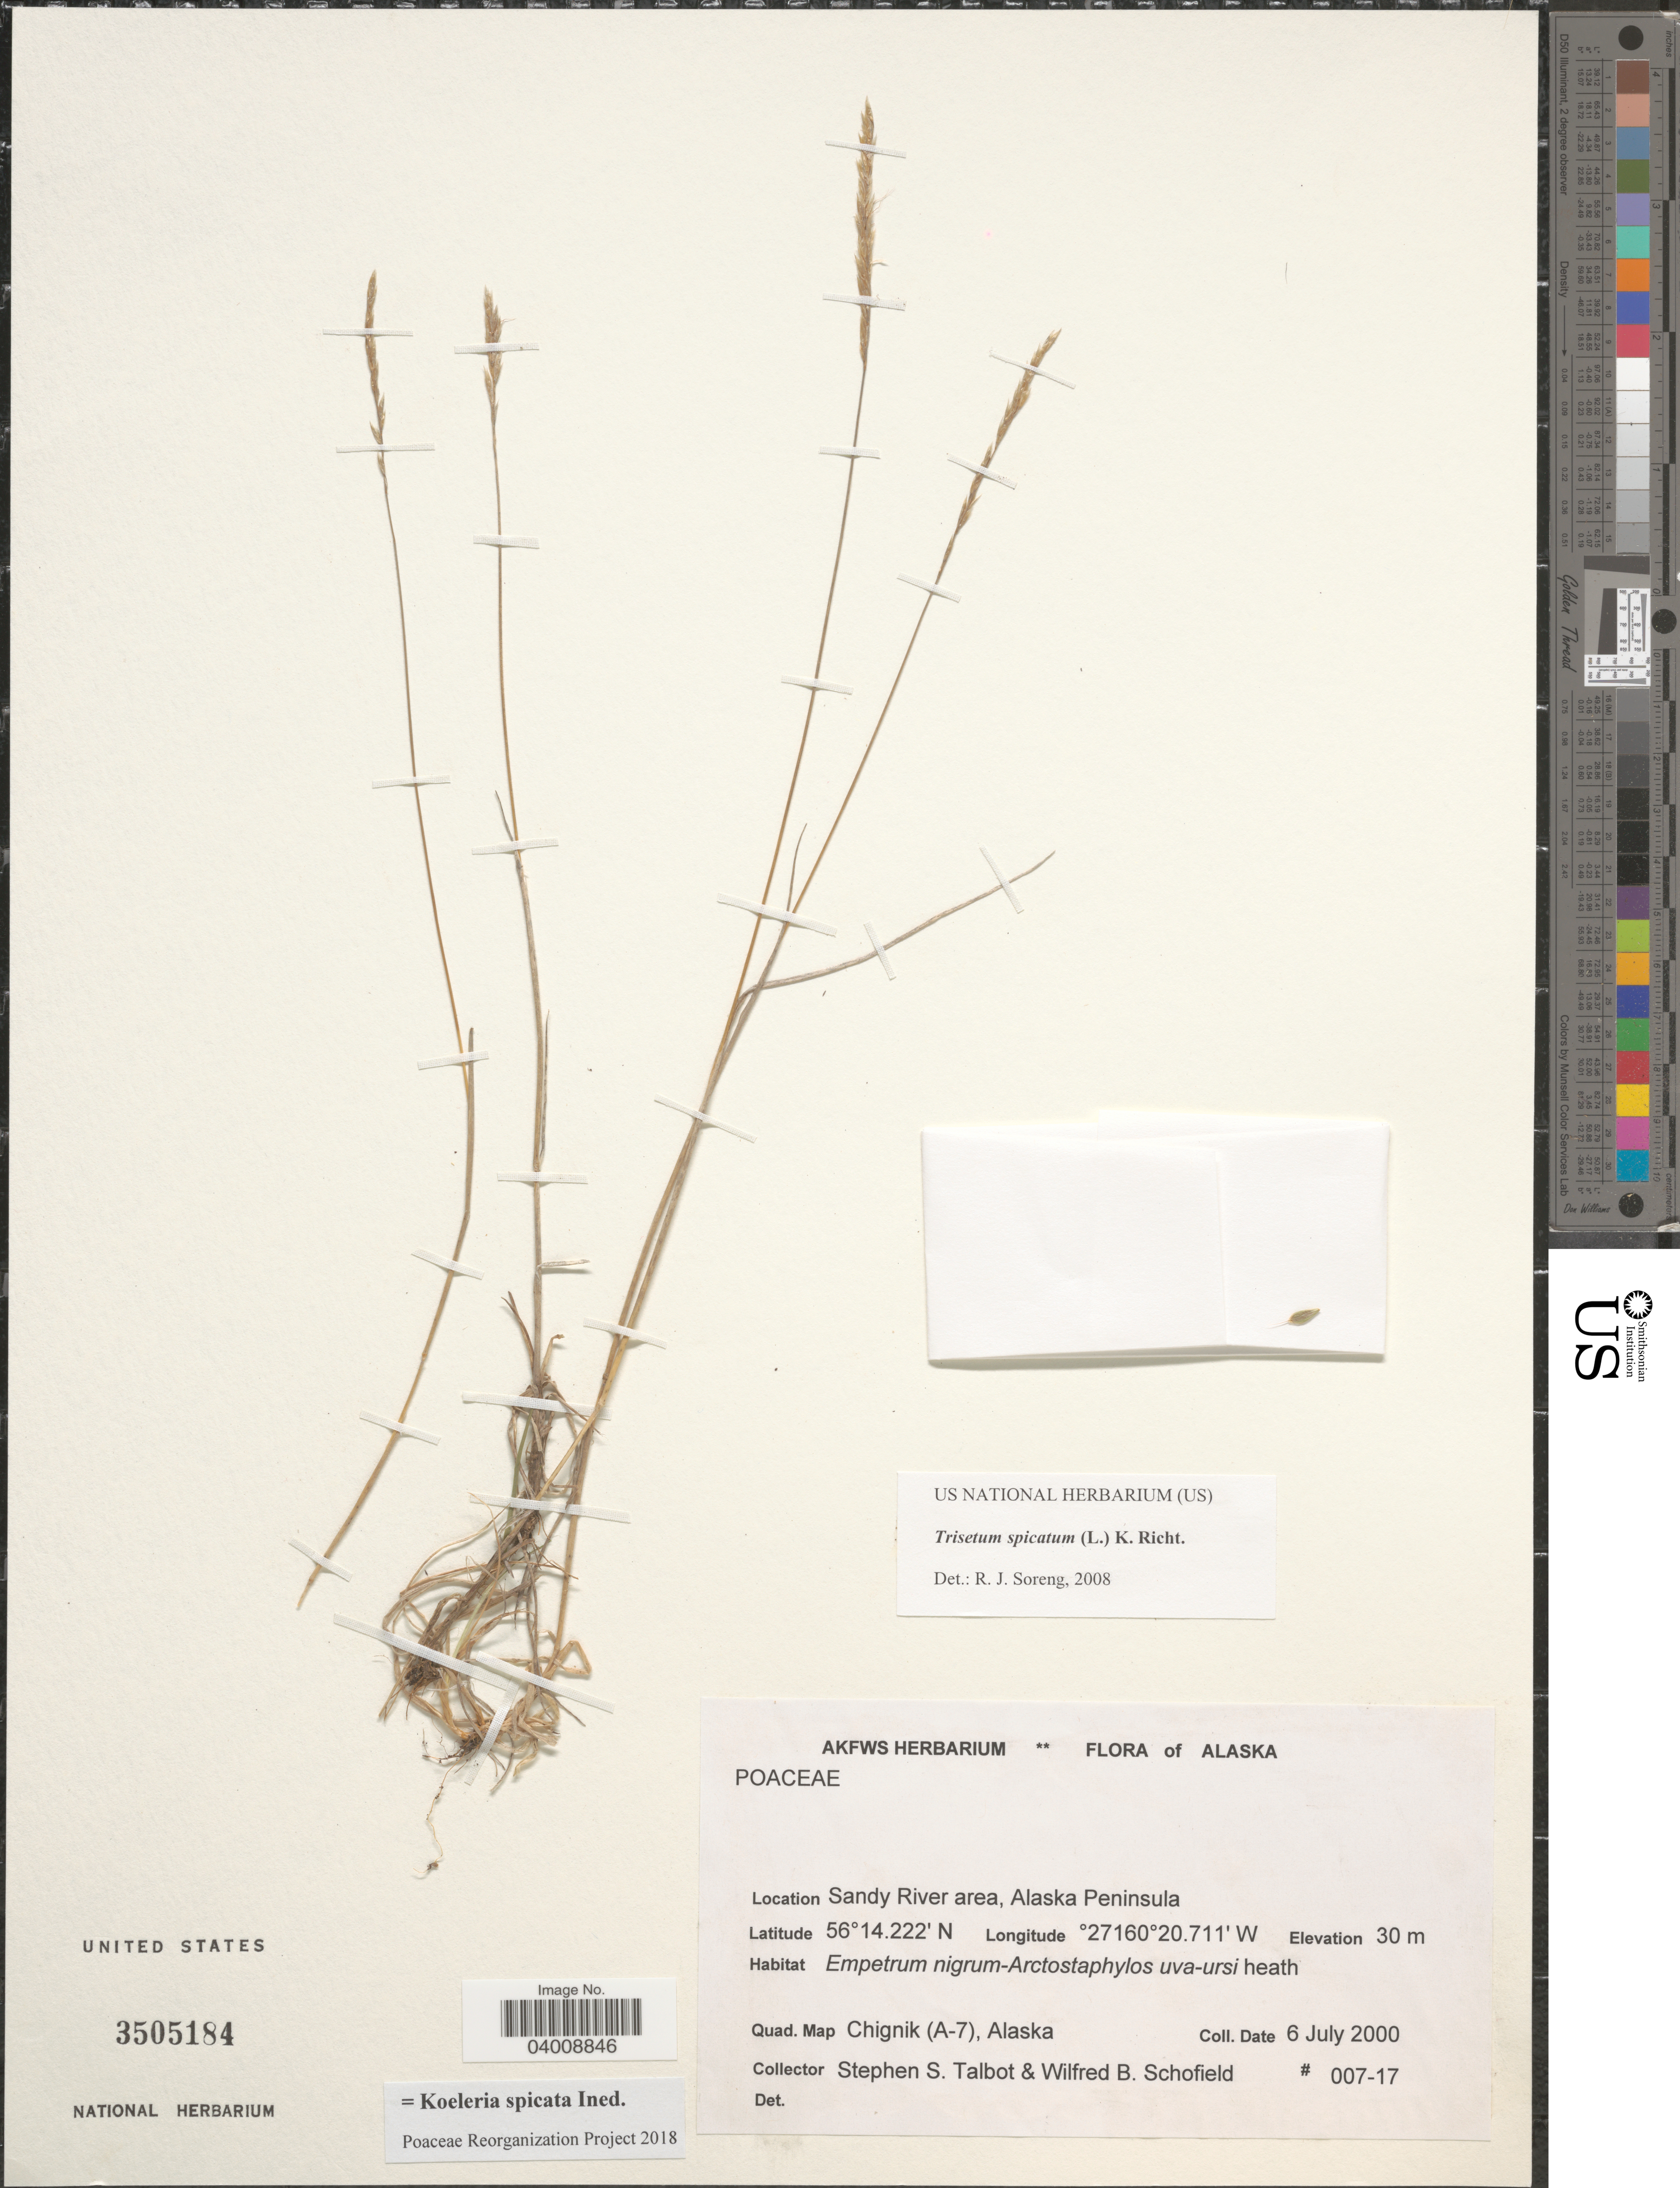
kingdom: Plantae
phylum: Tracheophyta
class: Liliopsida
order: Poales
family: Poaceae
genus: Koeleria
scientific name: Koeleria spicata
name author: (L.) Barberá et al.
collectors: S. S. Talbot & W. Schofield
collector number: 007-17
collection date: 2000-07-06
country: United States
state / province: Alaska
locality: Sandy River area, Alaska Peninsula. Quad. Map Chignik (A-7).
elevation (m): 30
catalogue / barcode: US 3505184